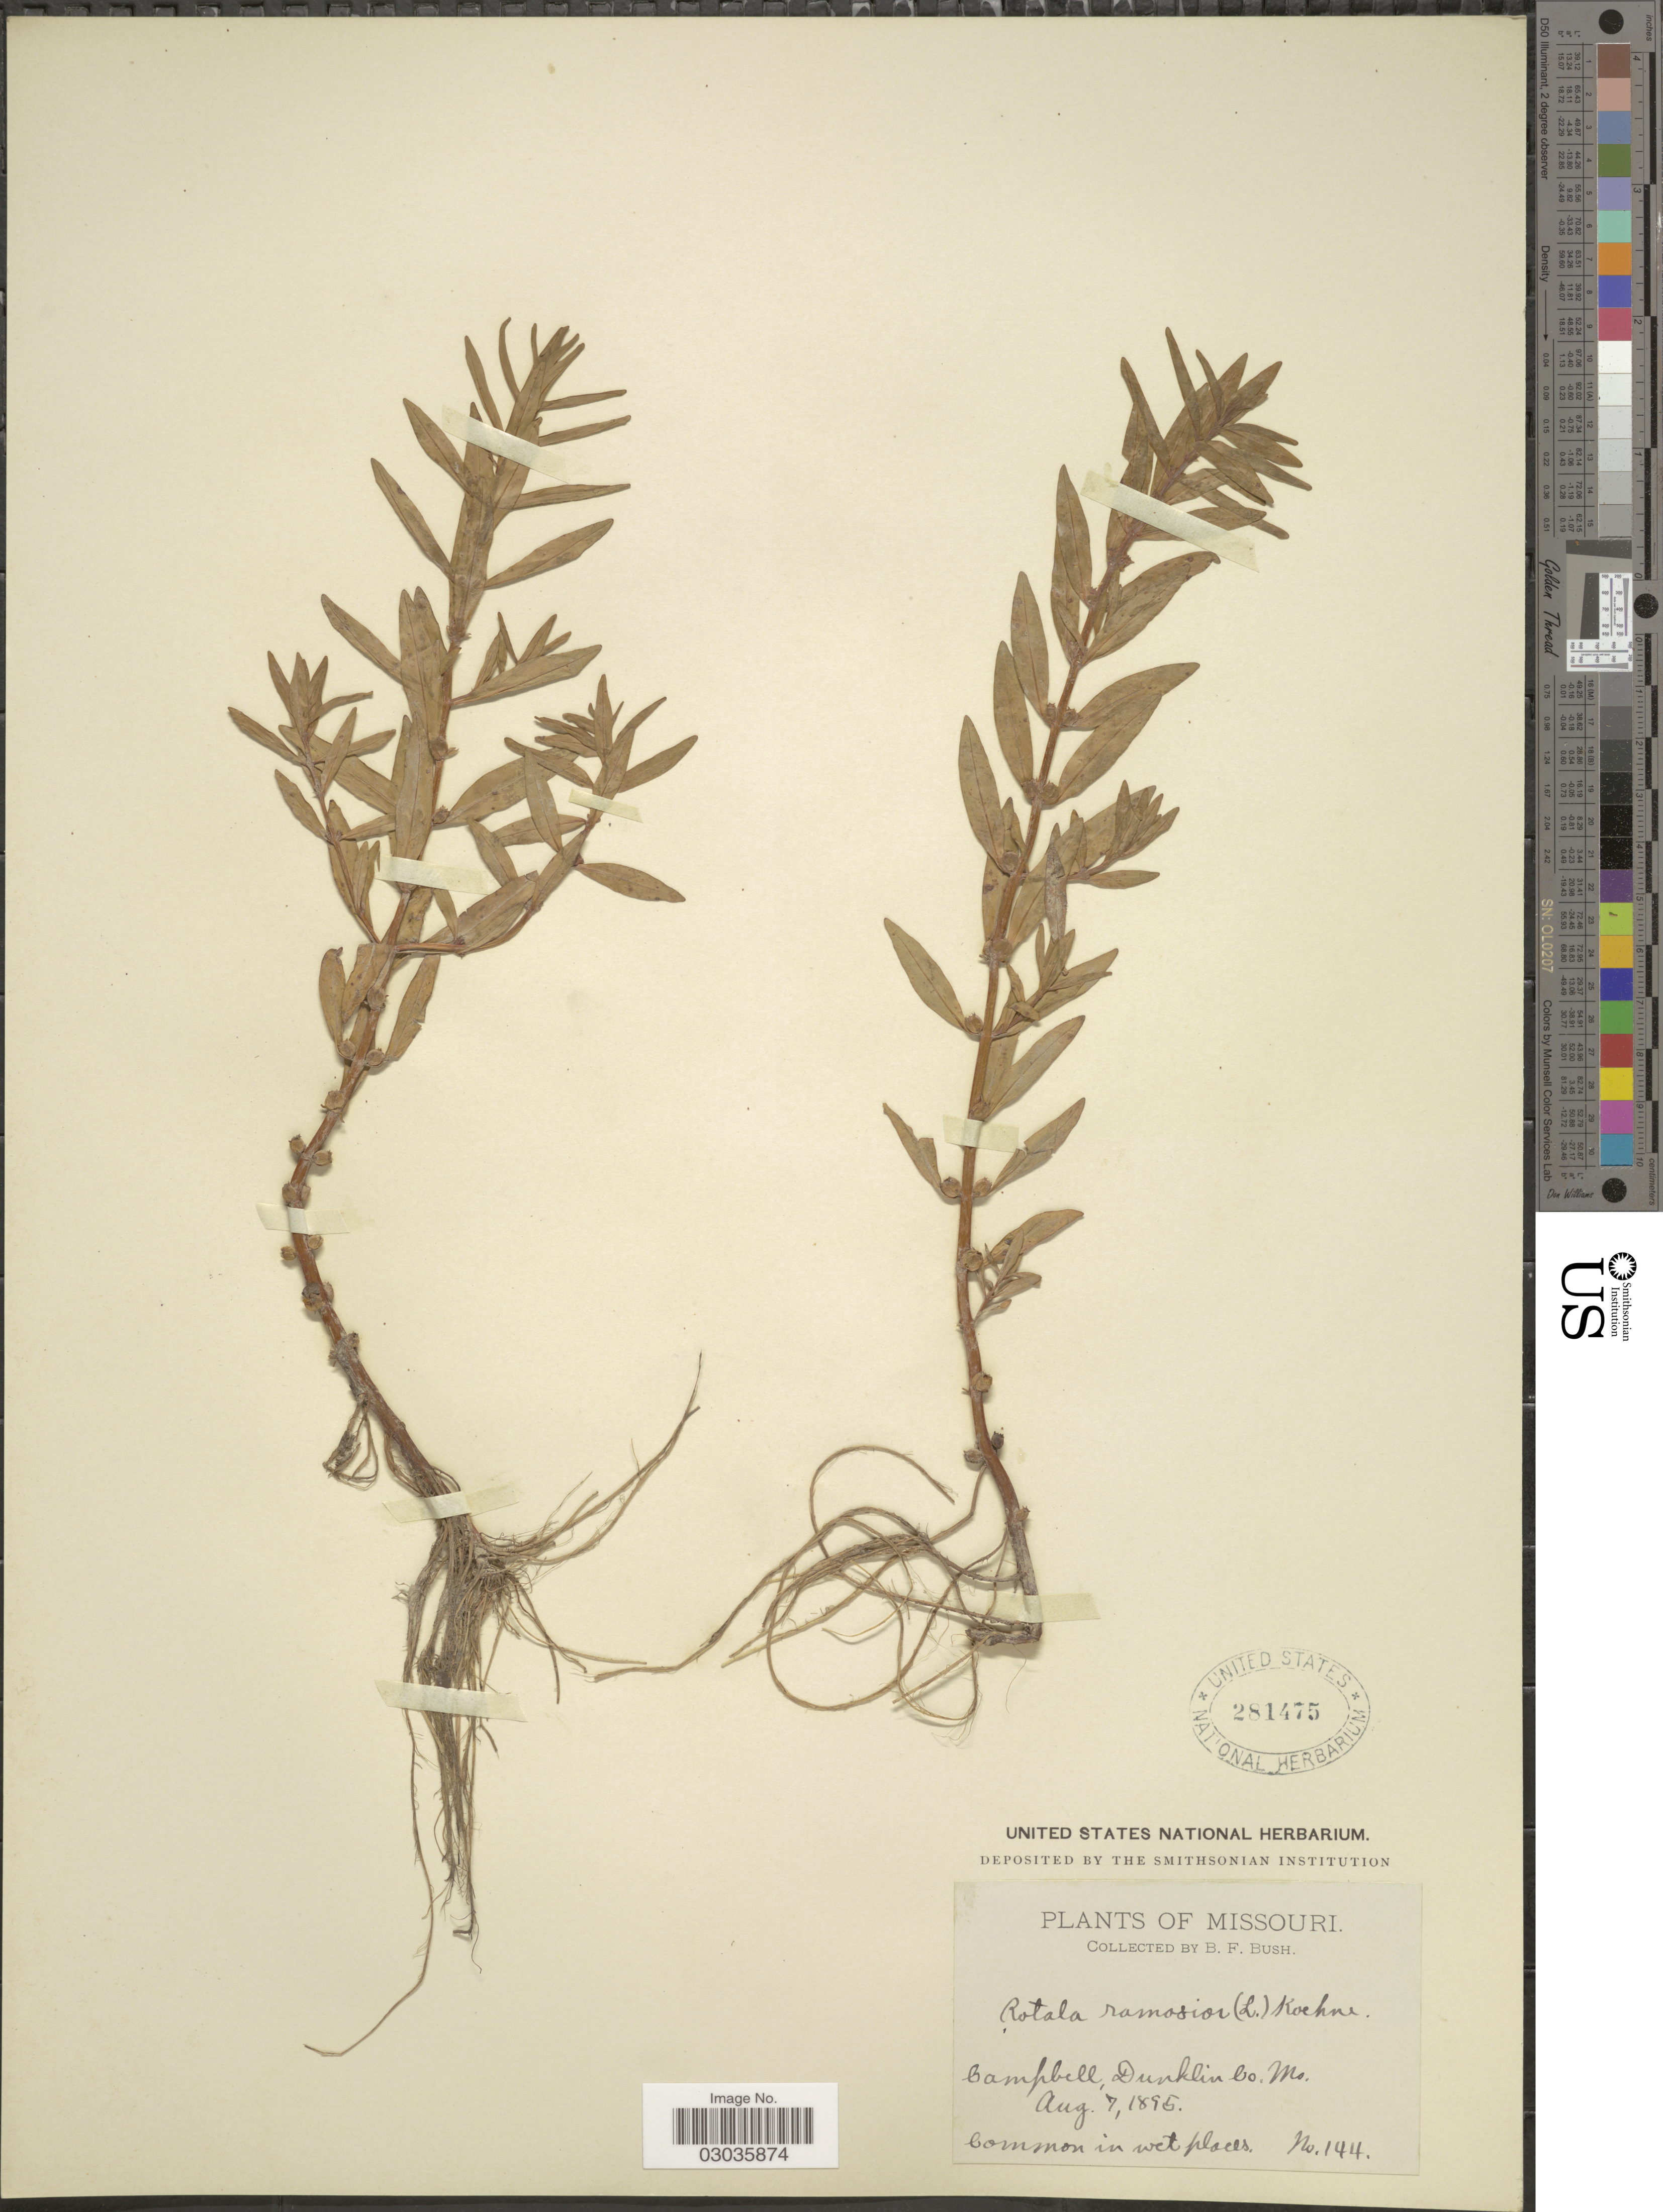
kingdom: Plantae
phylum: Tracheophyta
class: Magnoliopsida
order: Myrtales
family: Lythraceae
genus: Rotala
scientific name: Rotala ramosior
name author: (L.) Koehne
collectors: B. F. Bush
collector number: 144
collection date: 1895-08-07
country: United States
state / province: Missouri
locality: Campbell, Dunklin Co.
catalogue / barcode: US 281475